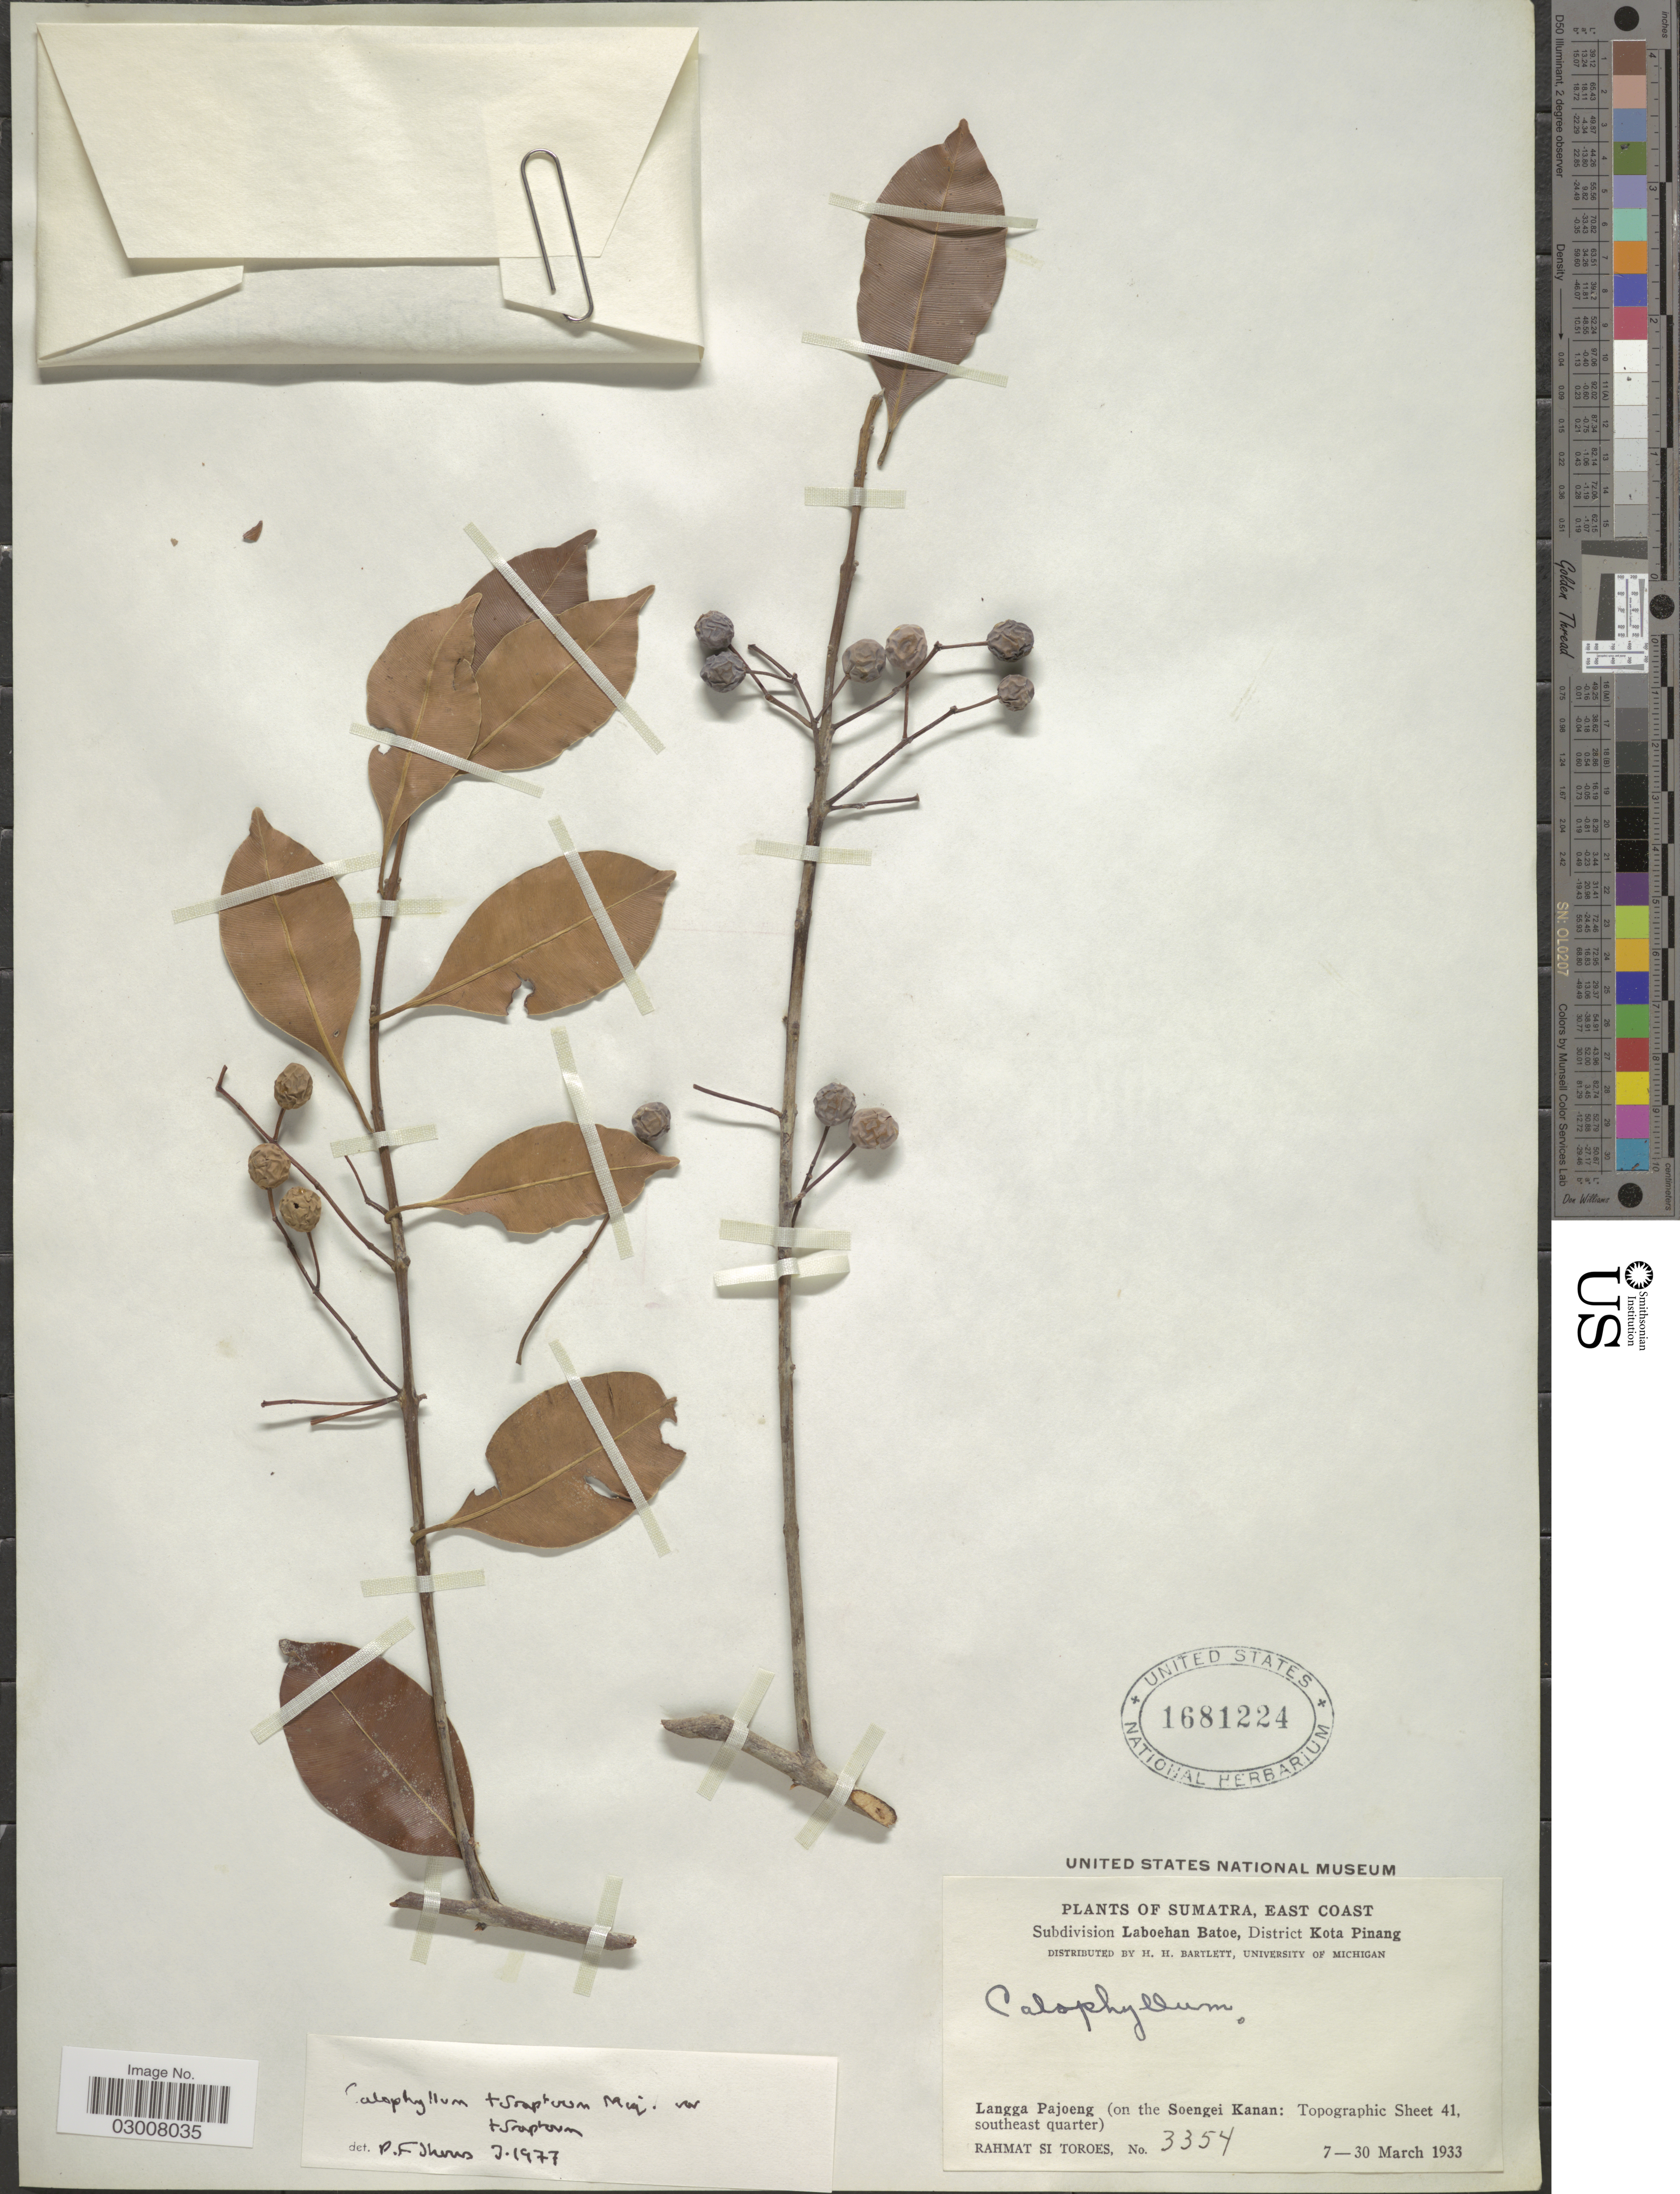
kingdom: Plantae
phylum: Tracheophyta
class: Magnoliopsida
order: Malpighiales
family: Calophyllaceae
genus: Calophyllum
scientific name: Calophyllum tetrapterum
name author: Miq.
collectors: Rahmat Si Boeea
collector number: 3354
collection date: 1933-03-07/1933-03-30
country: Indonesia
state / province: Sumatra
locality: East Coast, Subdivision Laboehan Batoe, District Kota Pinang, Langga Pajoeng (on the Soengei Kanan: Topographic Sheet 41, southeast quarter).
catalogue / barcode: US 1681224